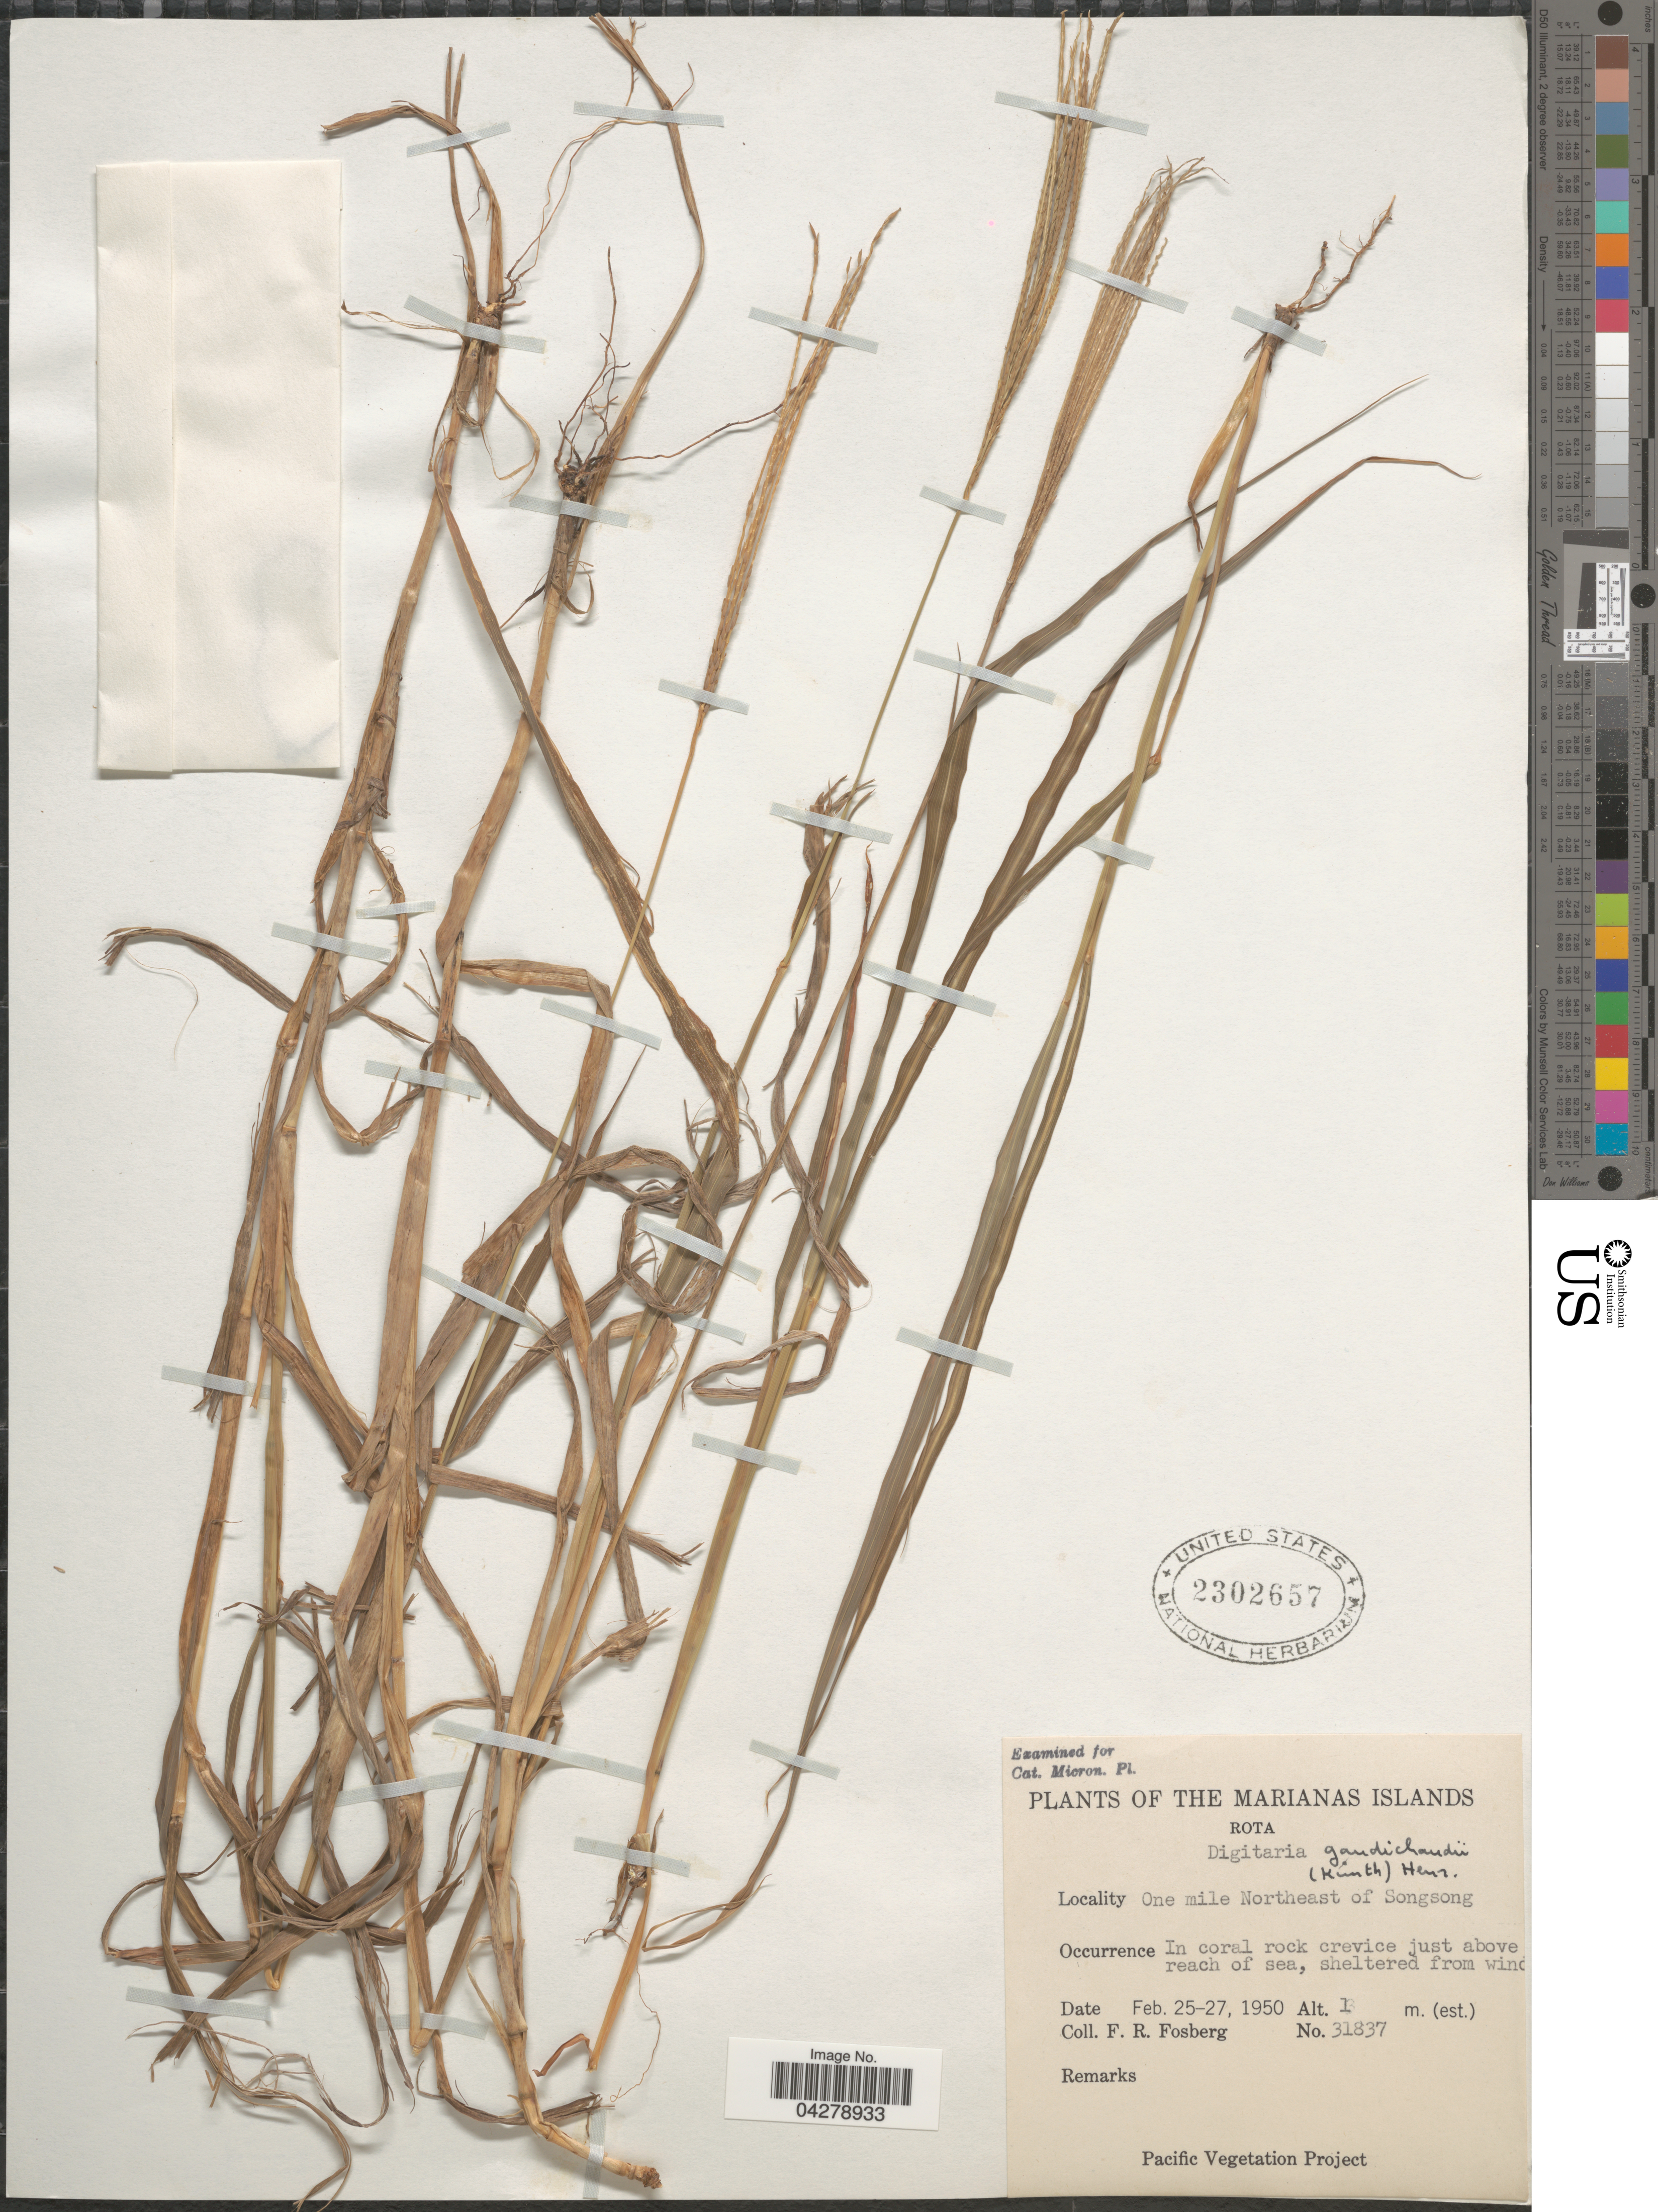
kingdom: Plantae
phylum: Tracheophyta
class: Liliopsida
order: Poales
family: Poaceae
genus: Digitaria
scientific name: Digitaria gaudichaudii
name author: (Kunth) Ham.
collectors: F. R. Fosberg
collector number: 31837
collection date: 1950-02-25/1950-02-27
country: Northern Mariana Islands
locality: The Marianas Islands. Rota. One mile Northeast of Songsong. In coral rock crevice just above reach of sea, sheltered from wind.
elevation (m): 1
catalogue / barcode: US 2302657